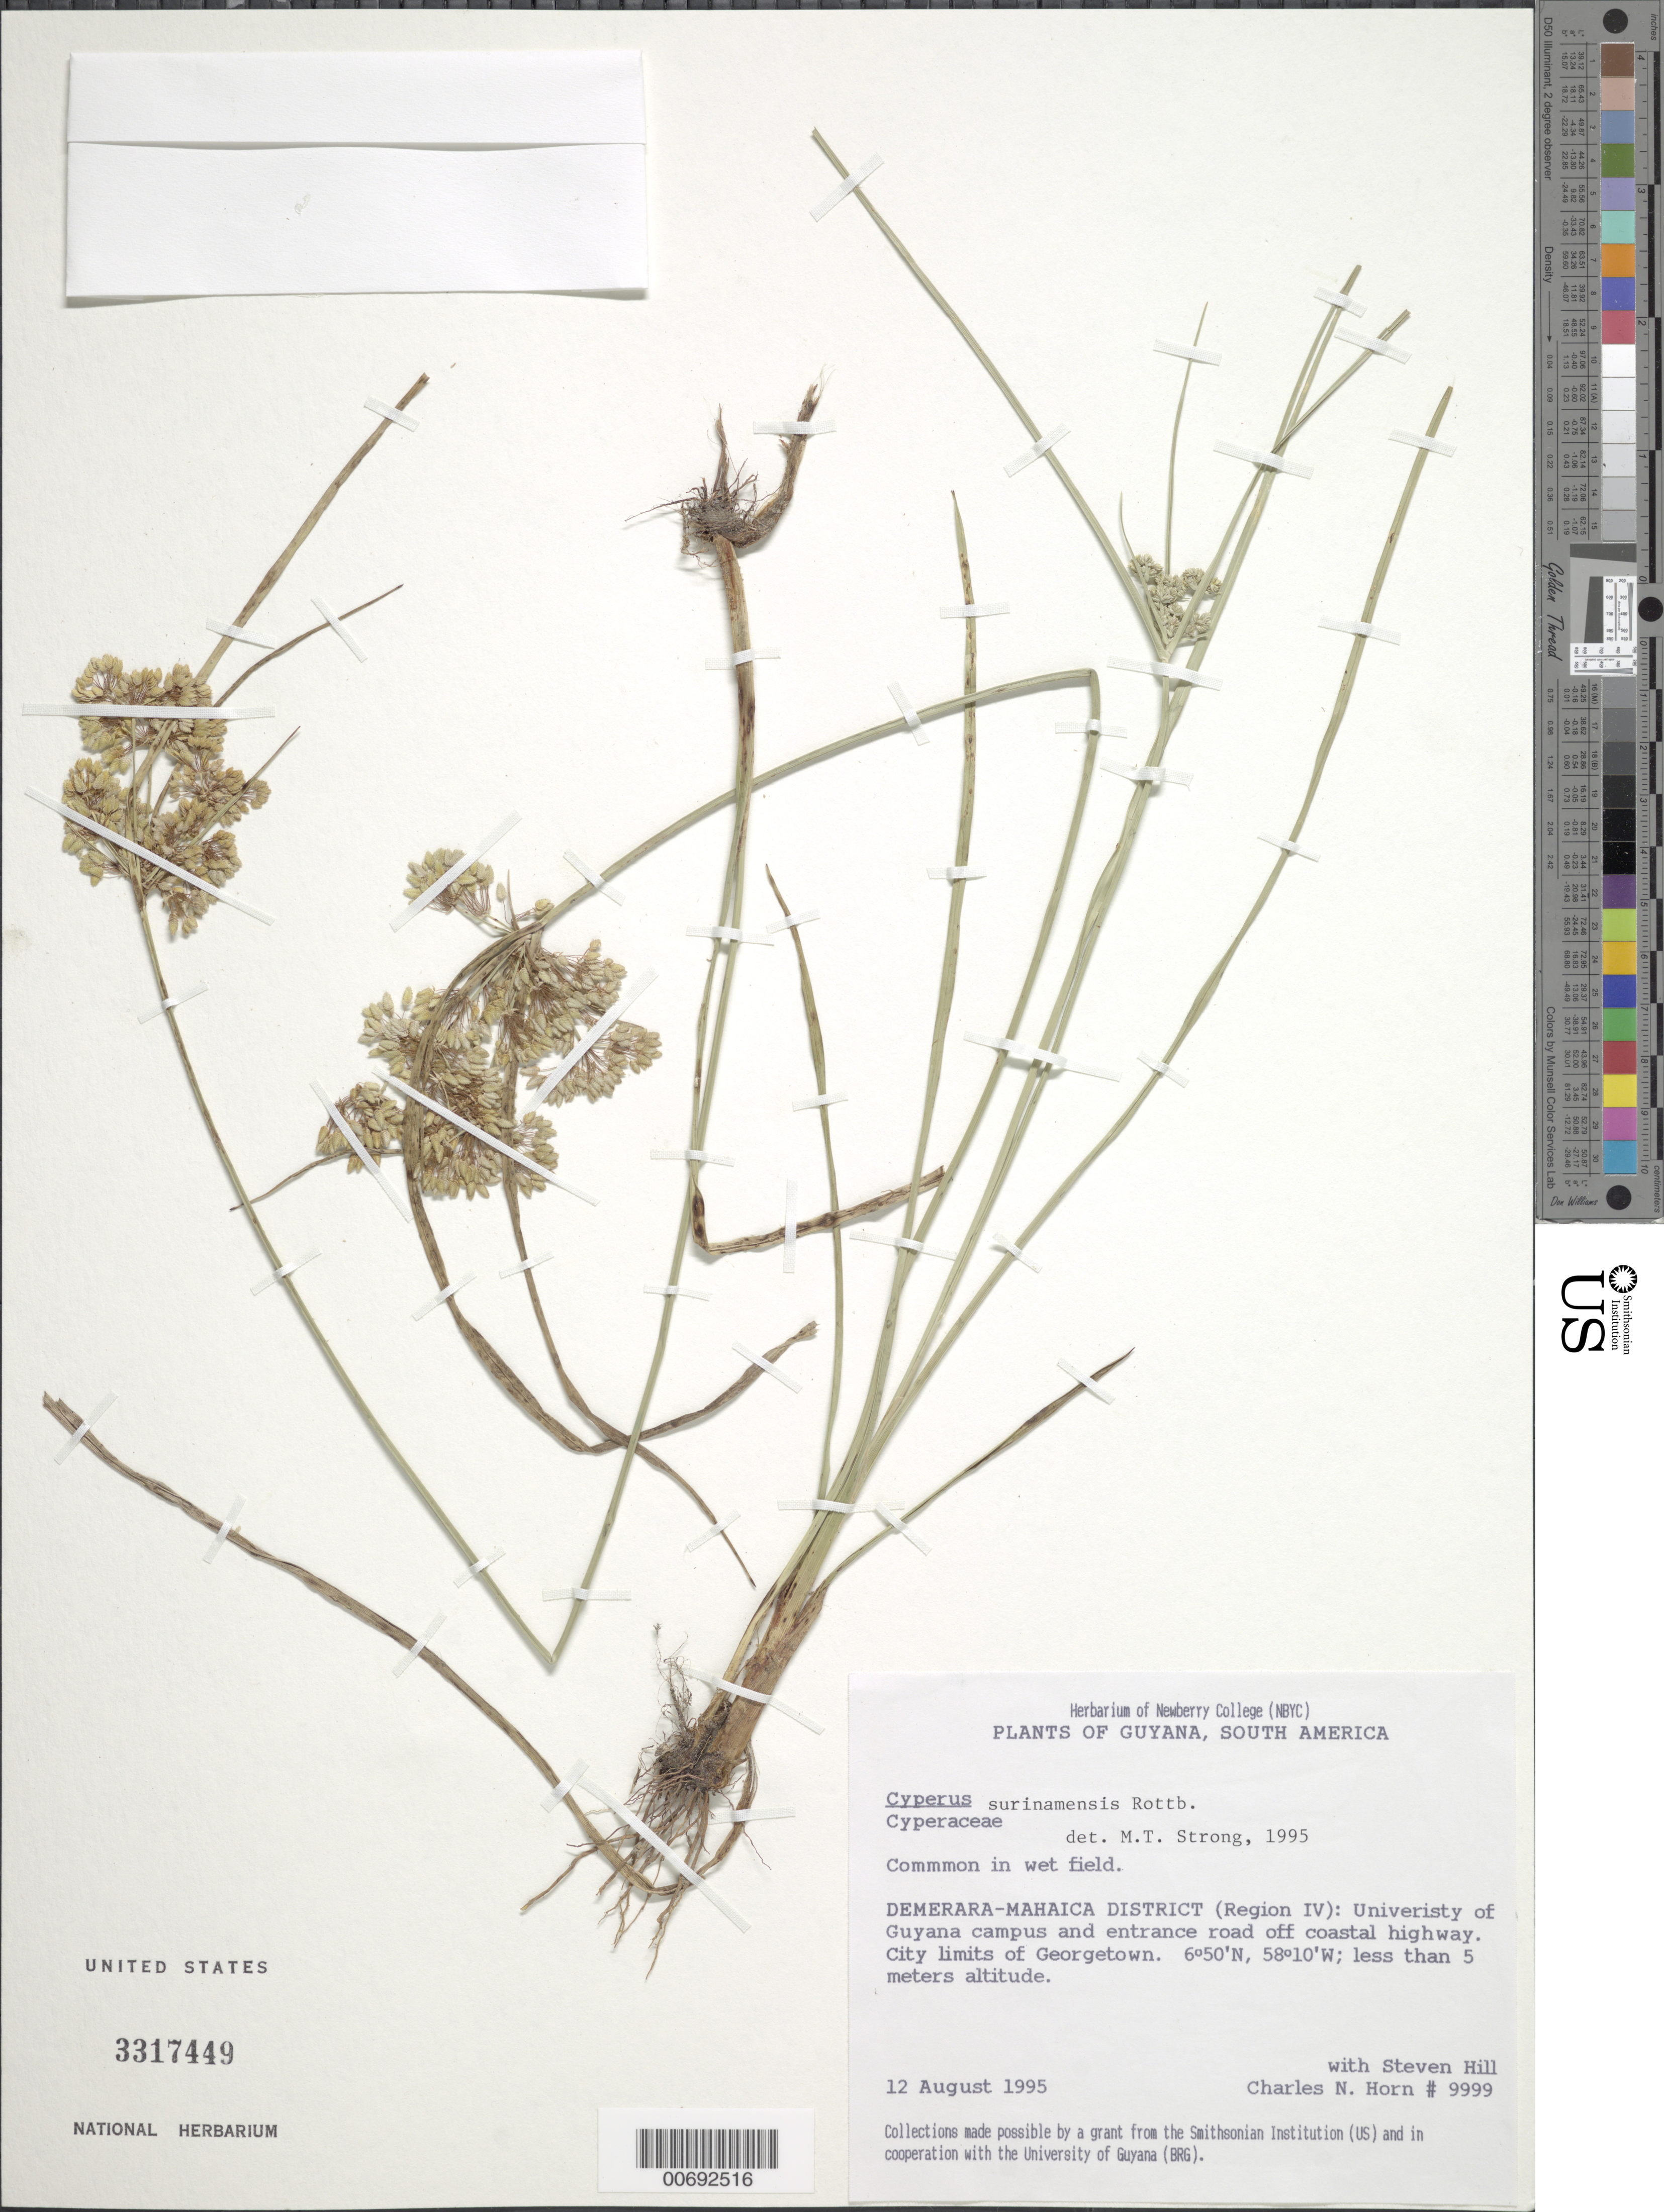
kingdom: Plantae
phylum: Tracheophyta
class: Liliopsida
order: Poales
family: Cyperaceae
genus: Cyperus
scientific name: Cyperus surinamensis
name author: Rottb.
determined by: Strong, M. T., (US), Smithsonian Institution - National Museum of Natural History (UNITED STATES)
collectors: C. N. Horn & S. Hill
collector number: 9999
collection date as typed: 12-Aug-95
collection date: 1995-08-12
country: Guyana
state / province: Demerara-Mahaica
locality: Georgetown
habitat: Wet field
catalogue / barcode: US 3317449